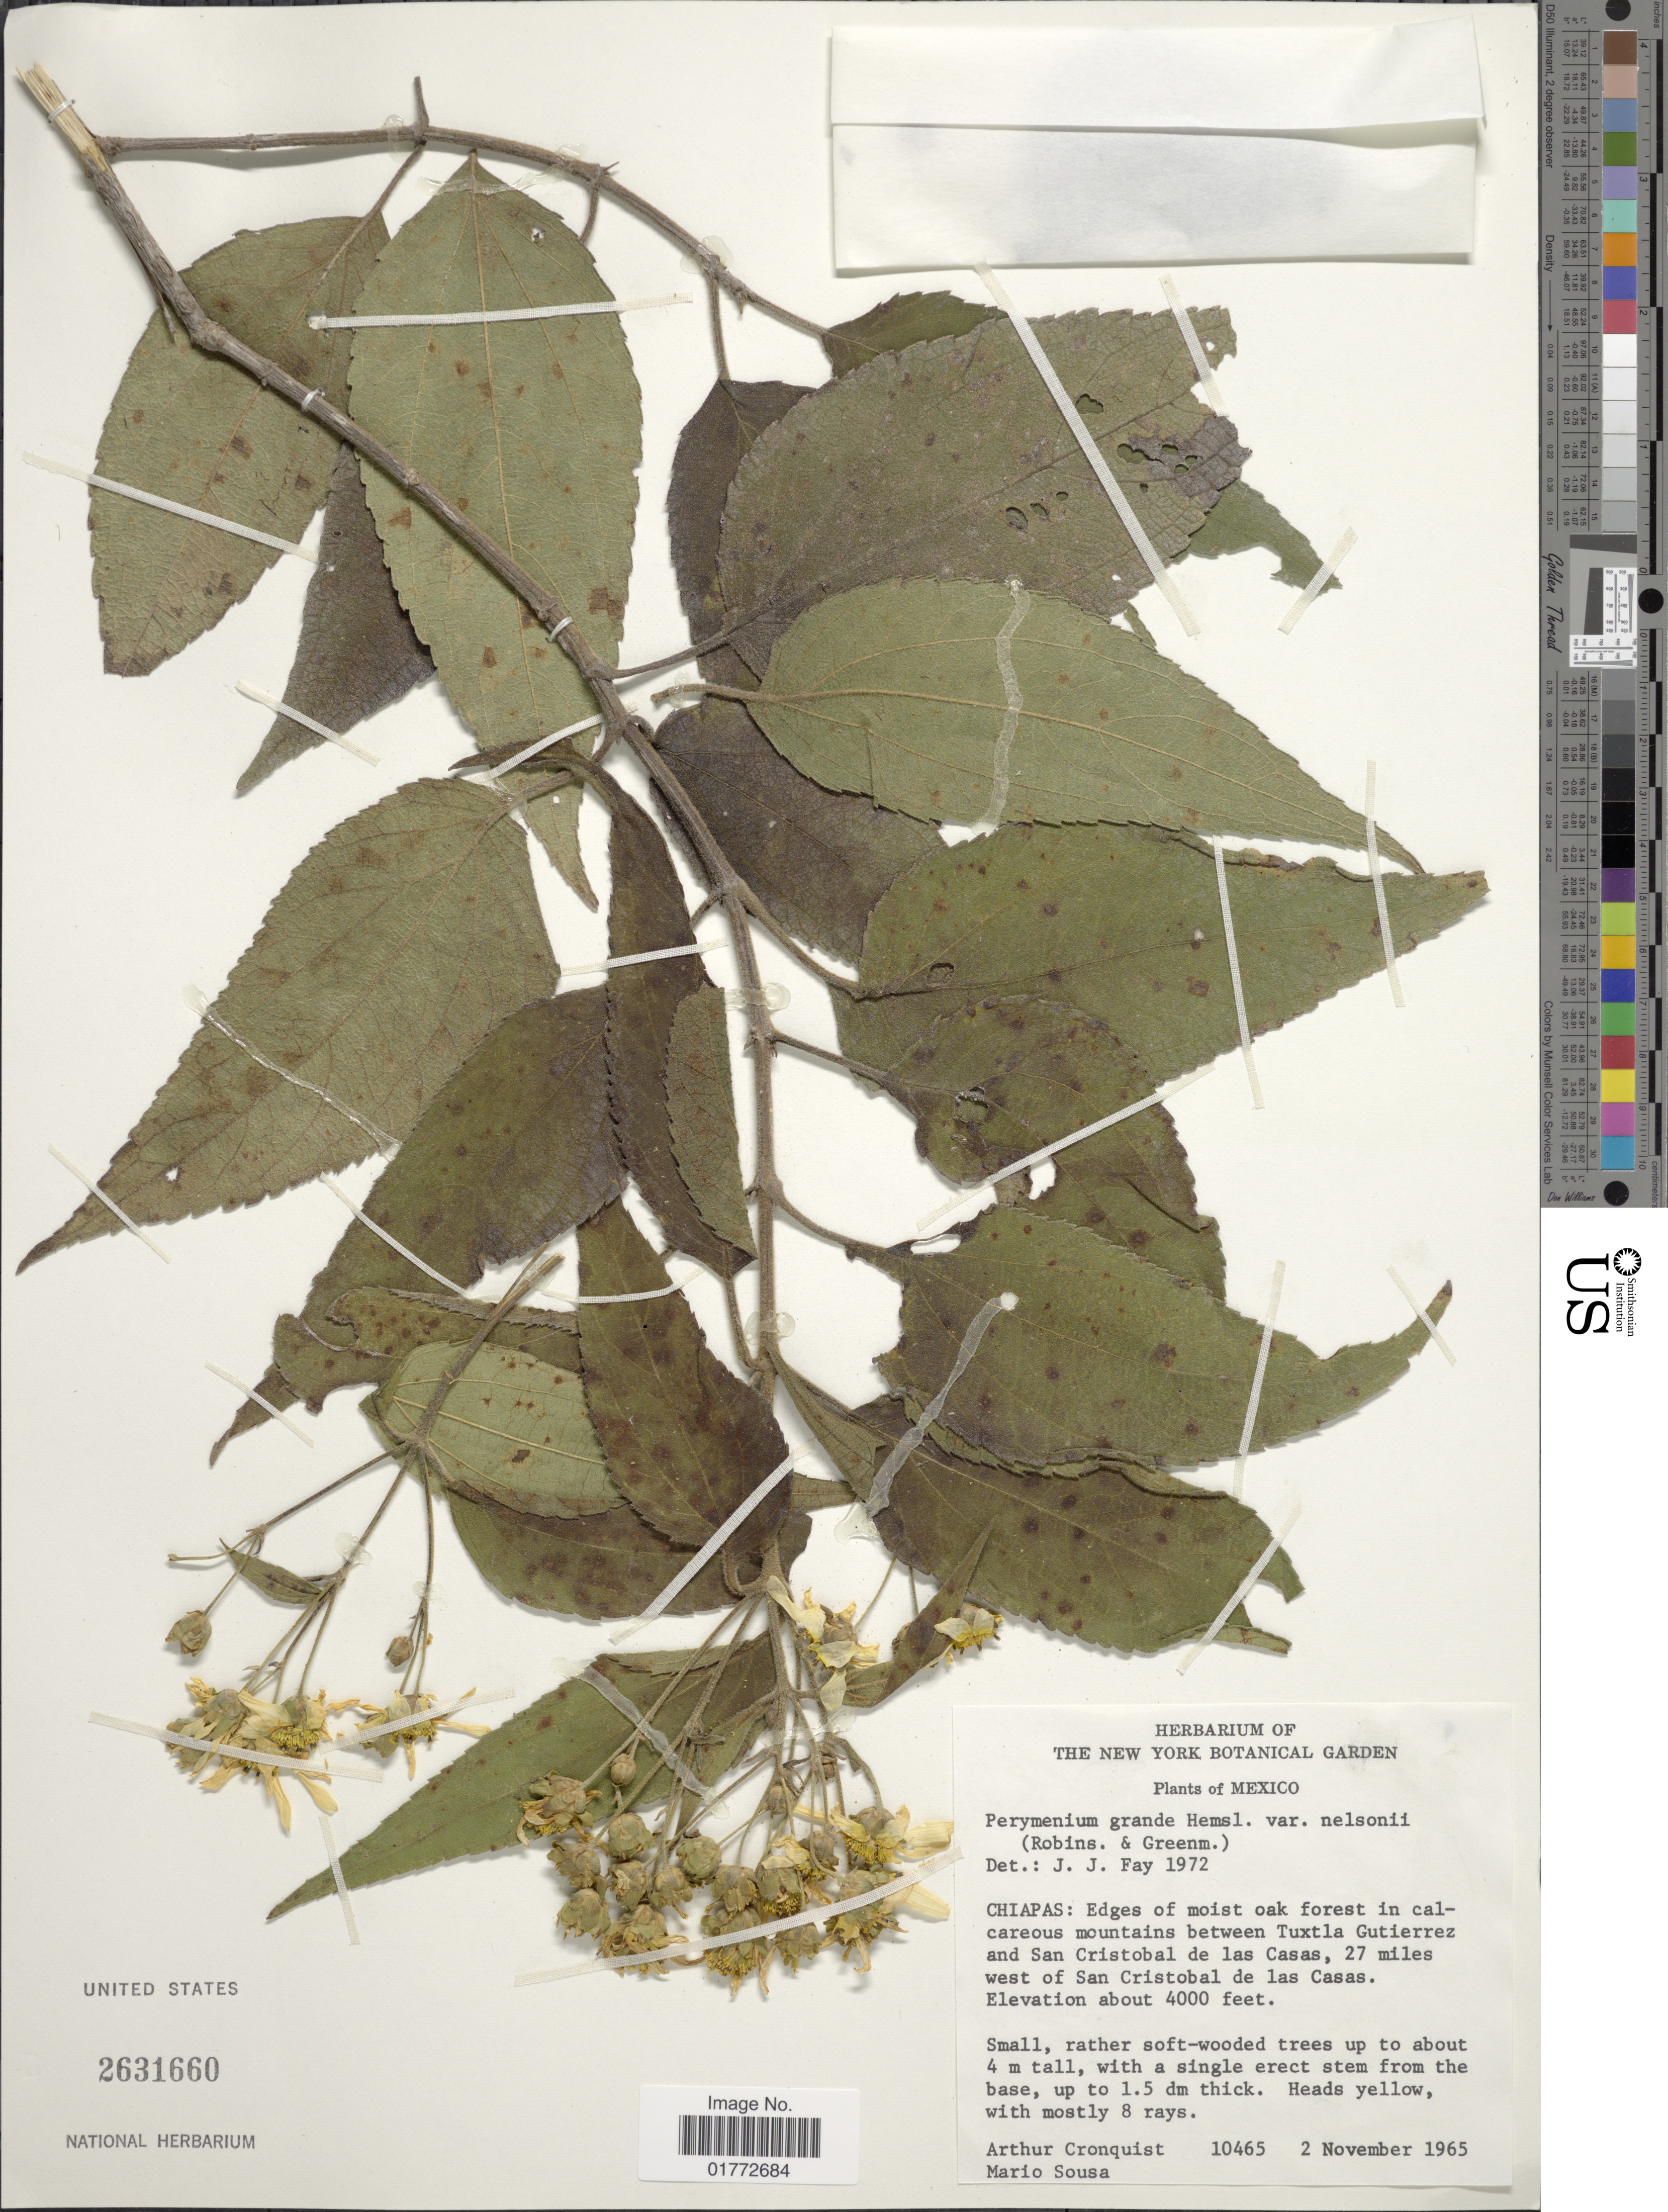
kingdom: Plantae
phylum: Tracheophyta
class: Magnoliopsida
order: Asterales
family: Asteraceae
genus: Perymenium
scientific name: Perymenium grande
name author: Hemsl.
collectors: A. J. Cronquist & M. Sousa S.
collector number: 10465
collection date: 1965-11-02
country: Mexico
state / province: Chiapas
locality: Edges of moist oak forest in calcareous mountains between Tuxtla Gutierrez and San Cristobal de las Casas.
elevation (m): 1219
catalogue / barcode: US 2631660